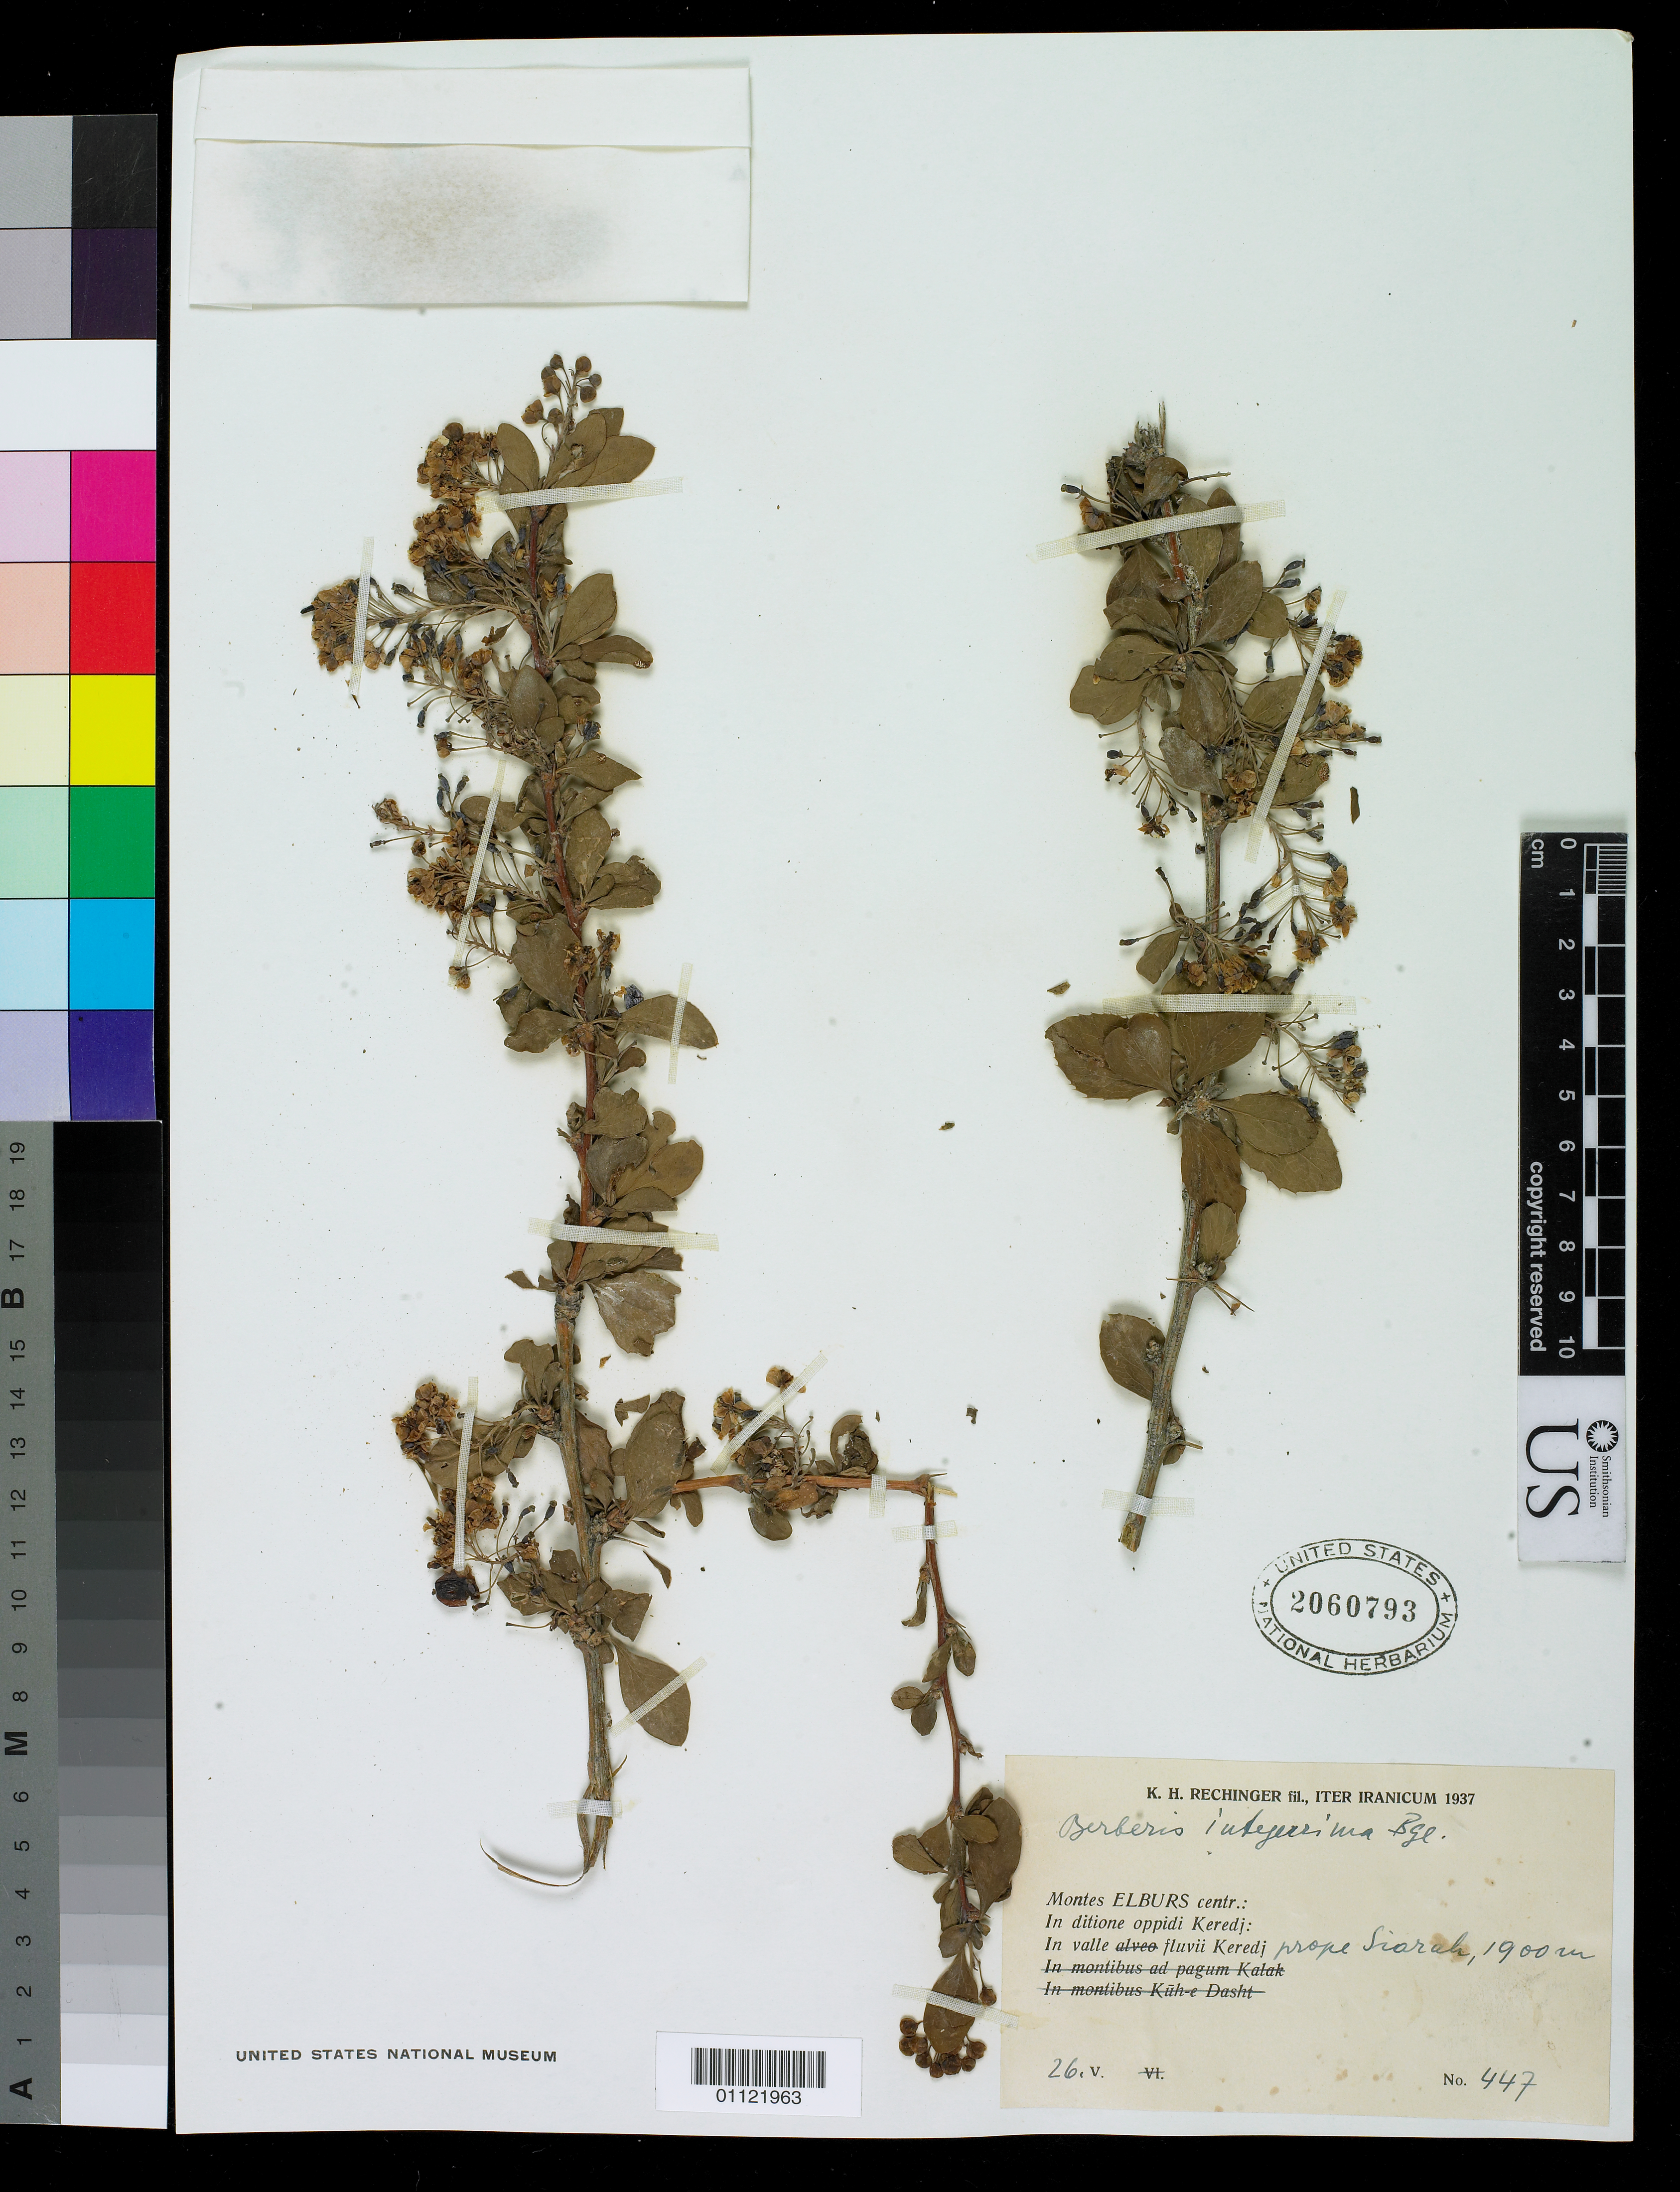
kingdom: Plantae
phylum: Tracheophyta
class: Magnoliopsida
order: Ranunculales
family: Berberidaceae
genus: Berberis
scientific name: Berberis integerrima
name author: Bunge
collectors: K. H. Rechinger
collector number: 447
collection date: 1937-05-26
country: Iran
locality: Elburs Mountain Central; In the region of the town Keredj. In the valley of the Keredj River near Siarah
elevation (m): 1900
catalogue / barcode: US 2060793